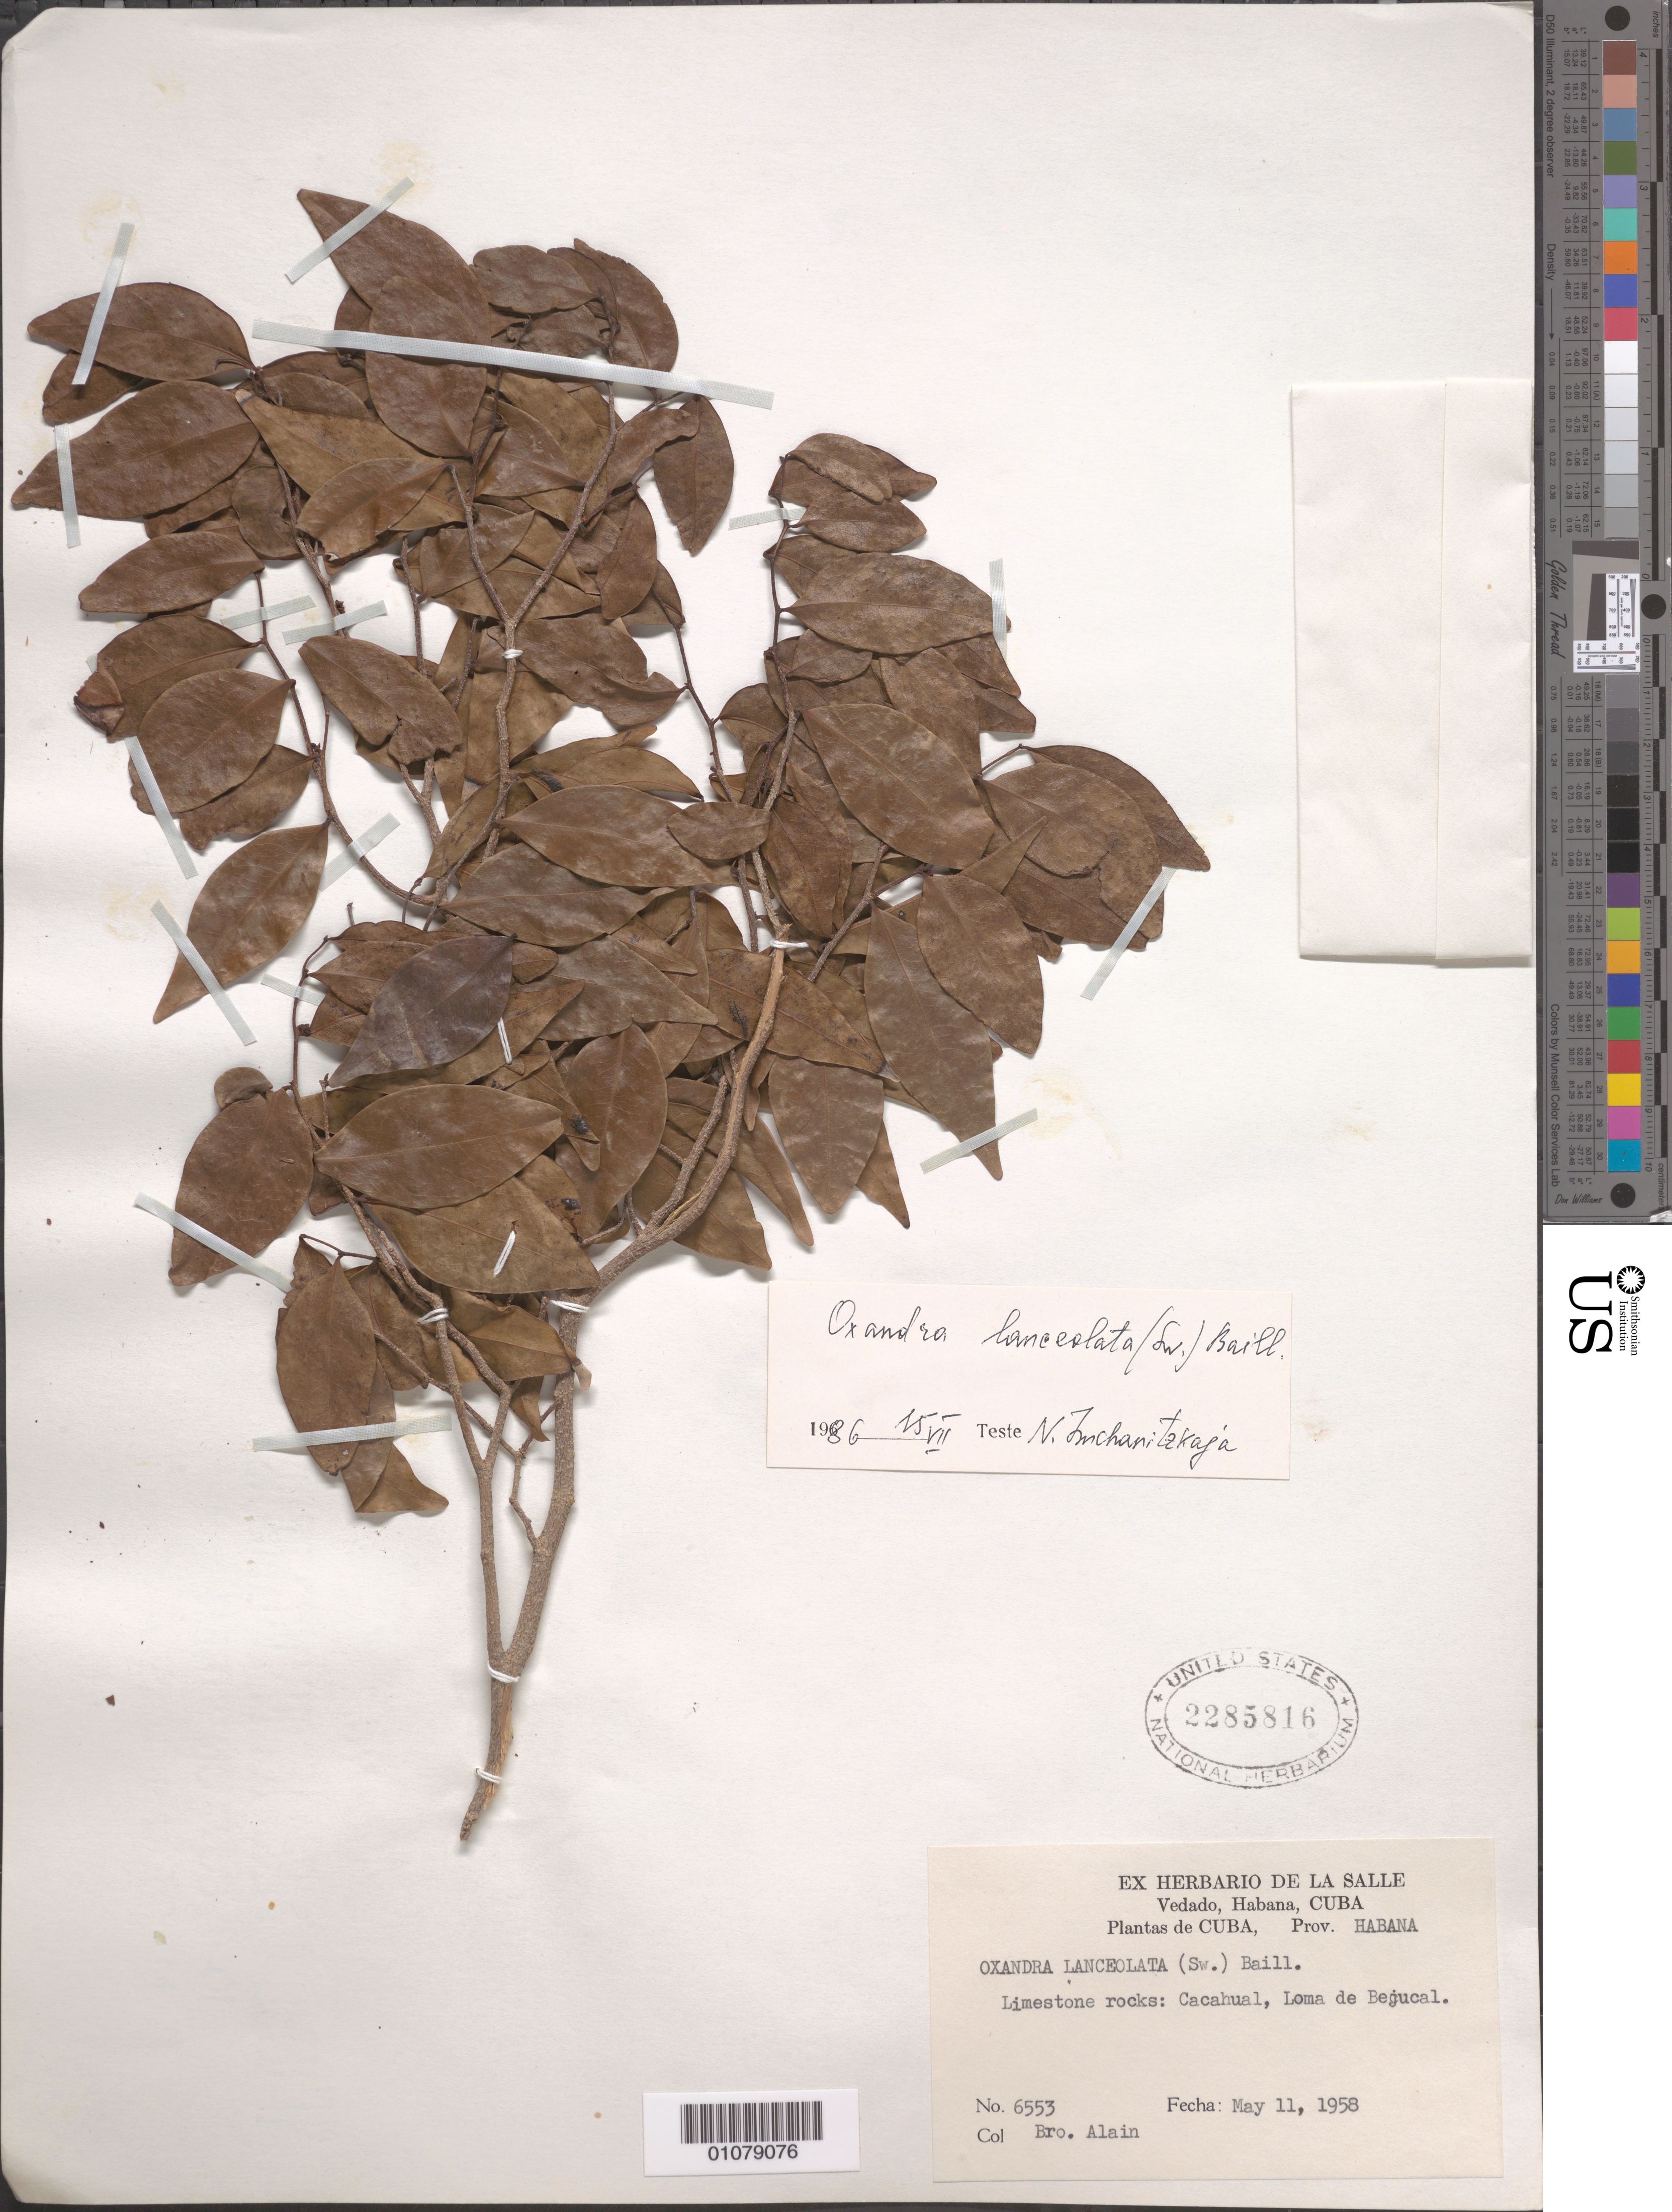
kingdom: Plantae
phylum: Tracheophyta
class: Magnoliopsida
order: Magnoliales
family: Annonaceae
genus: Oxandra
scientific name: Oxandra lanceolata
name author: (Sw.) Baill.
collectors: A. H. Liogier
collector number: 6553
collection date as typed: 11 May 1958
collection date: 1958-05-11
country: Cuba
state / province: La Habana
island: Cuba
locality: Prov Habana, Limestone rocks: Cacahual, Loma de Bejucal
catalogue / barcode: US 2285816